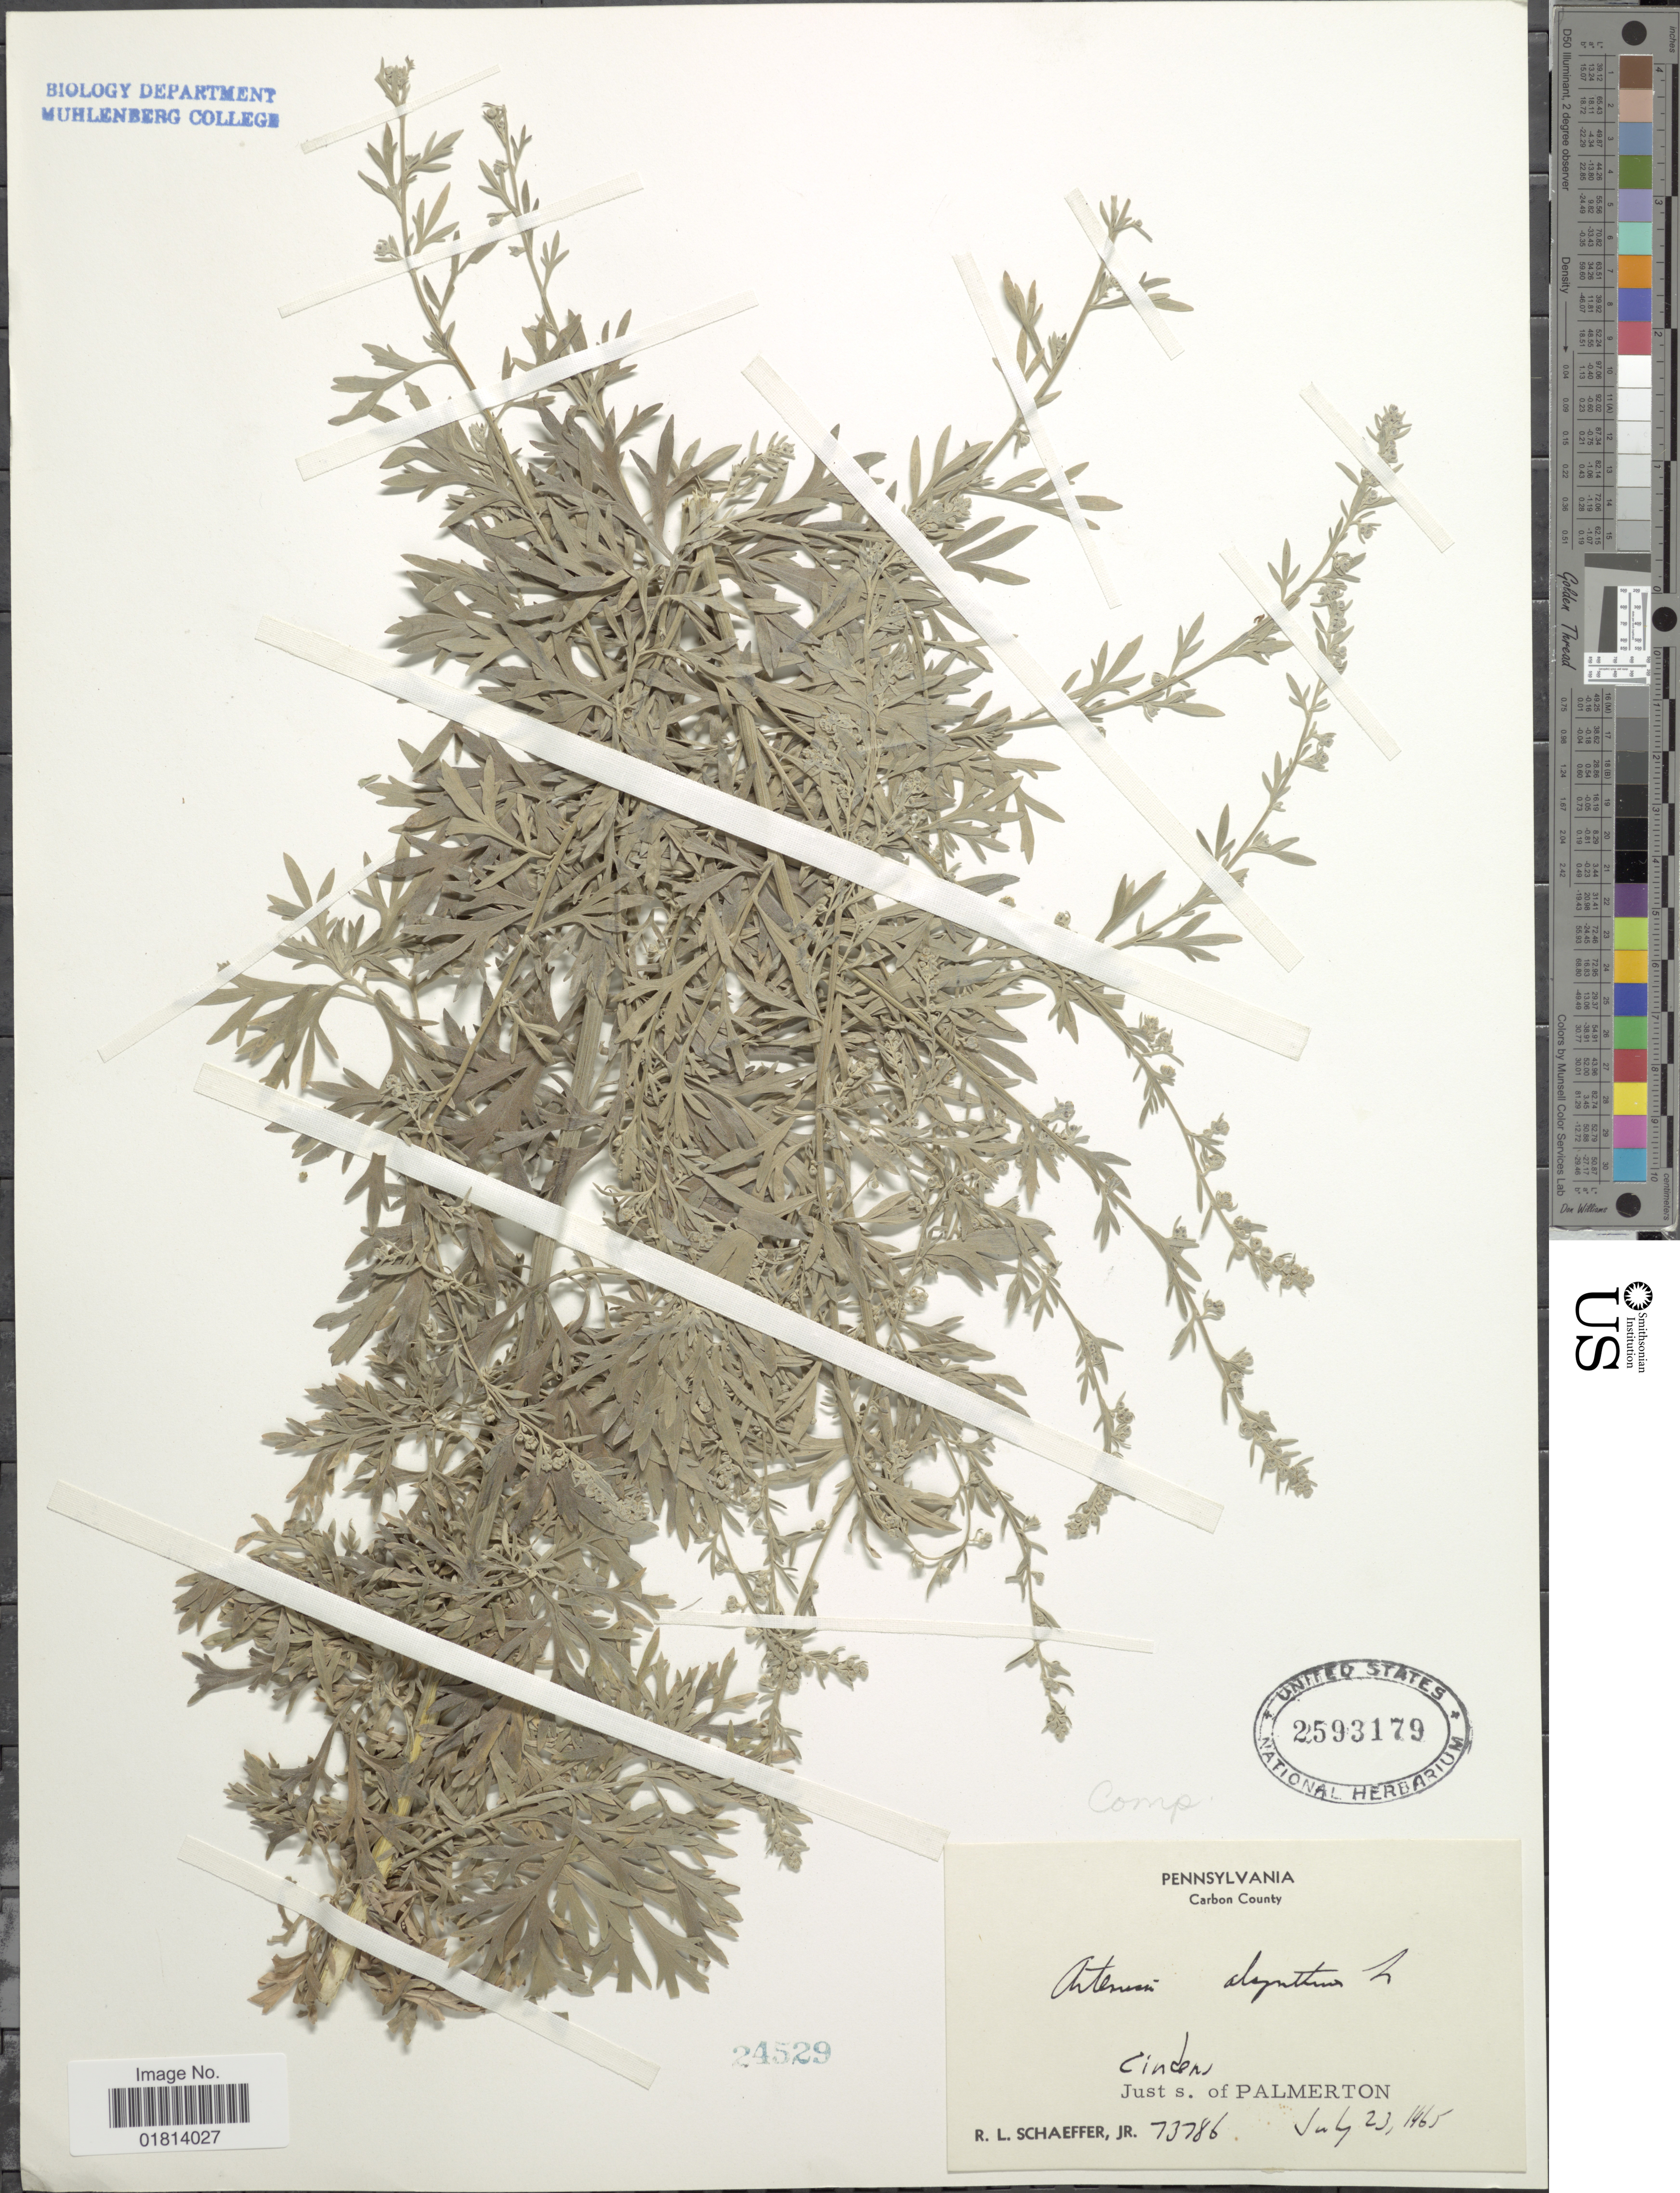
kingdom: Plantae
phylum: Tracheophyta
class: Magnoliopsida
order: Asterales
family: Asteraceae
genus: Artemisia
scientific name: Artemisia absinthium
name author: L.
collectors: R. L. Schaeffer Jr.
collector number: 73786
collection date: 1965-07-23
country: United States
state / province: Pennsylvania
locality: Carbon County. Cinder. Just s. of Palmerton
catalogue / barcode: US 2593179